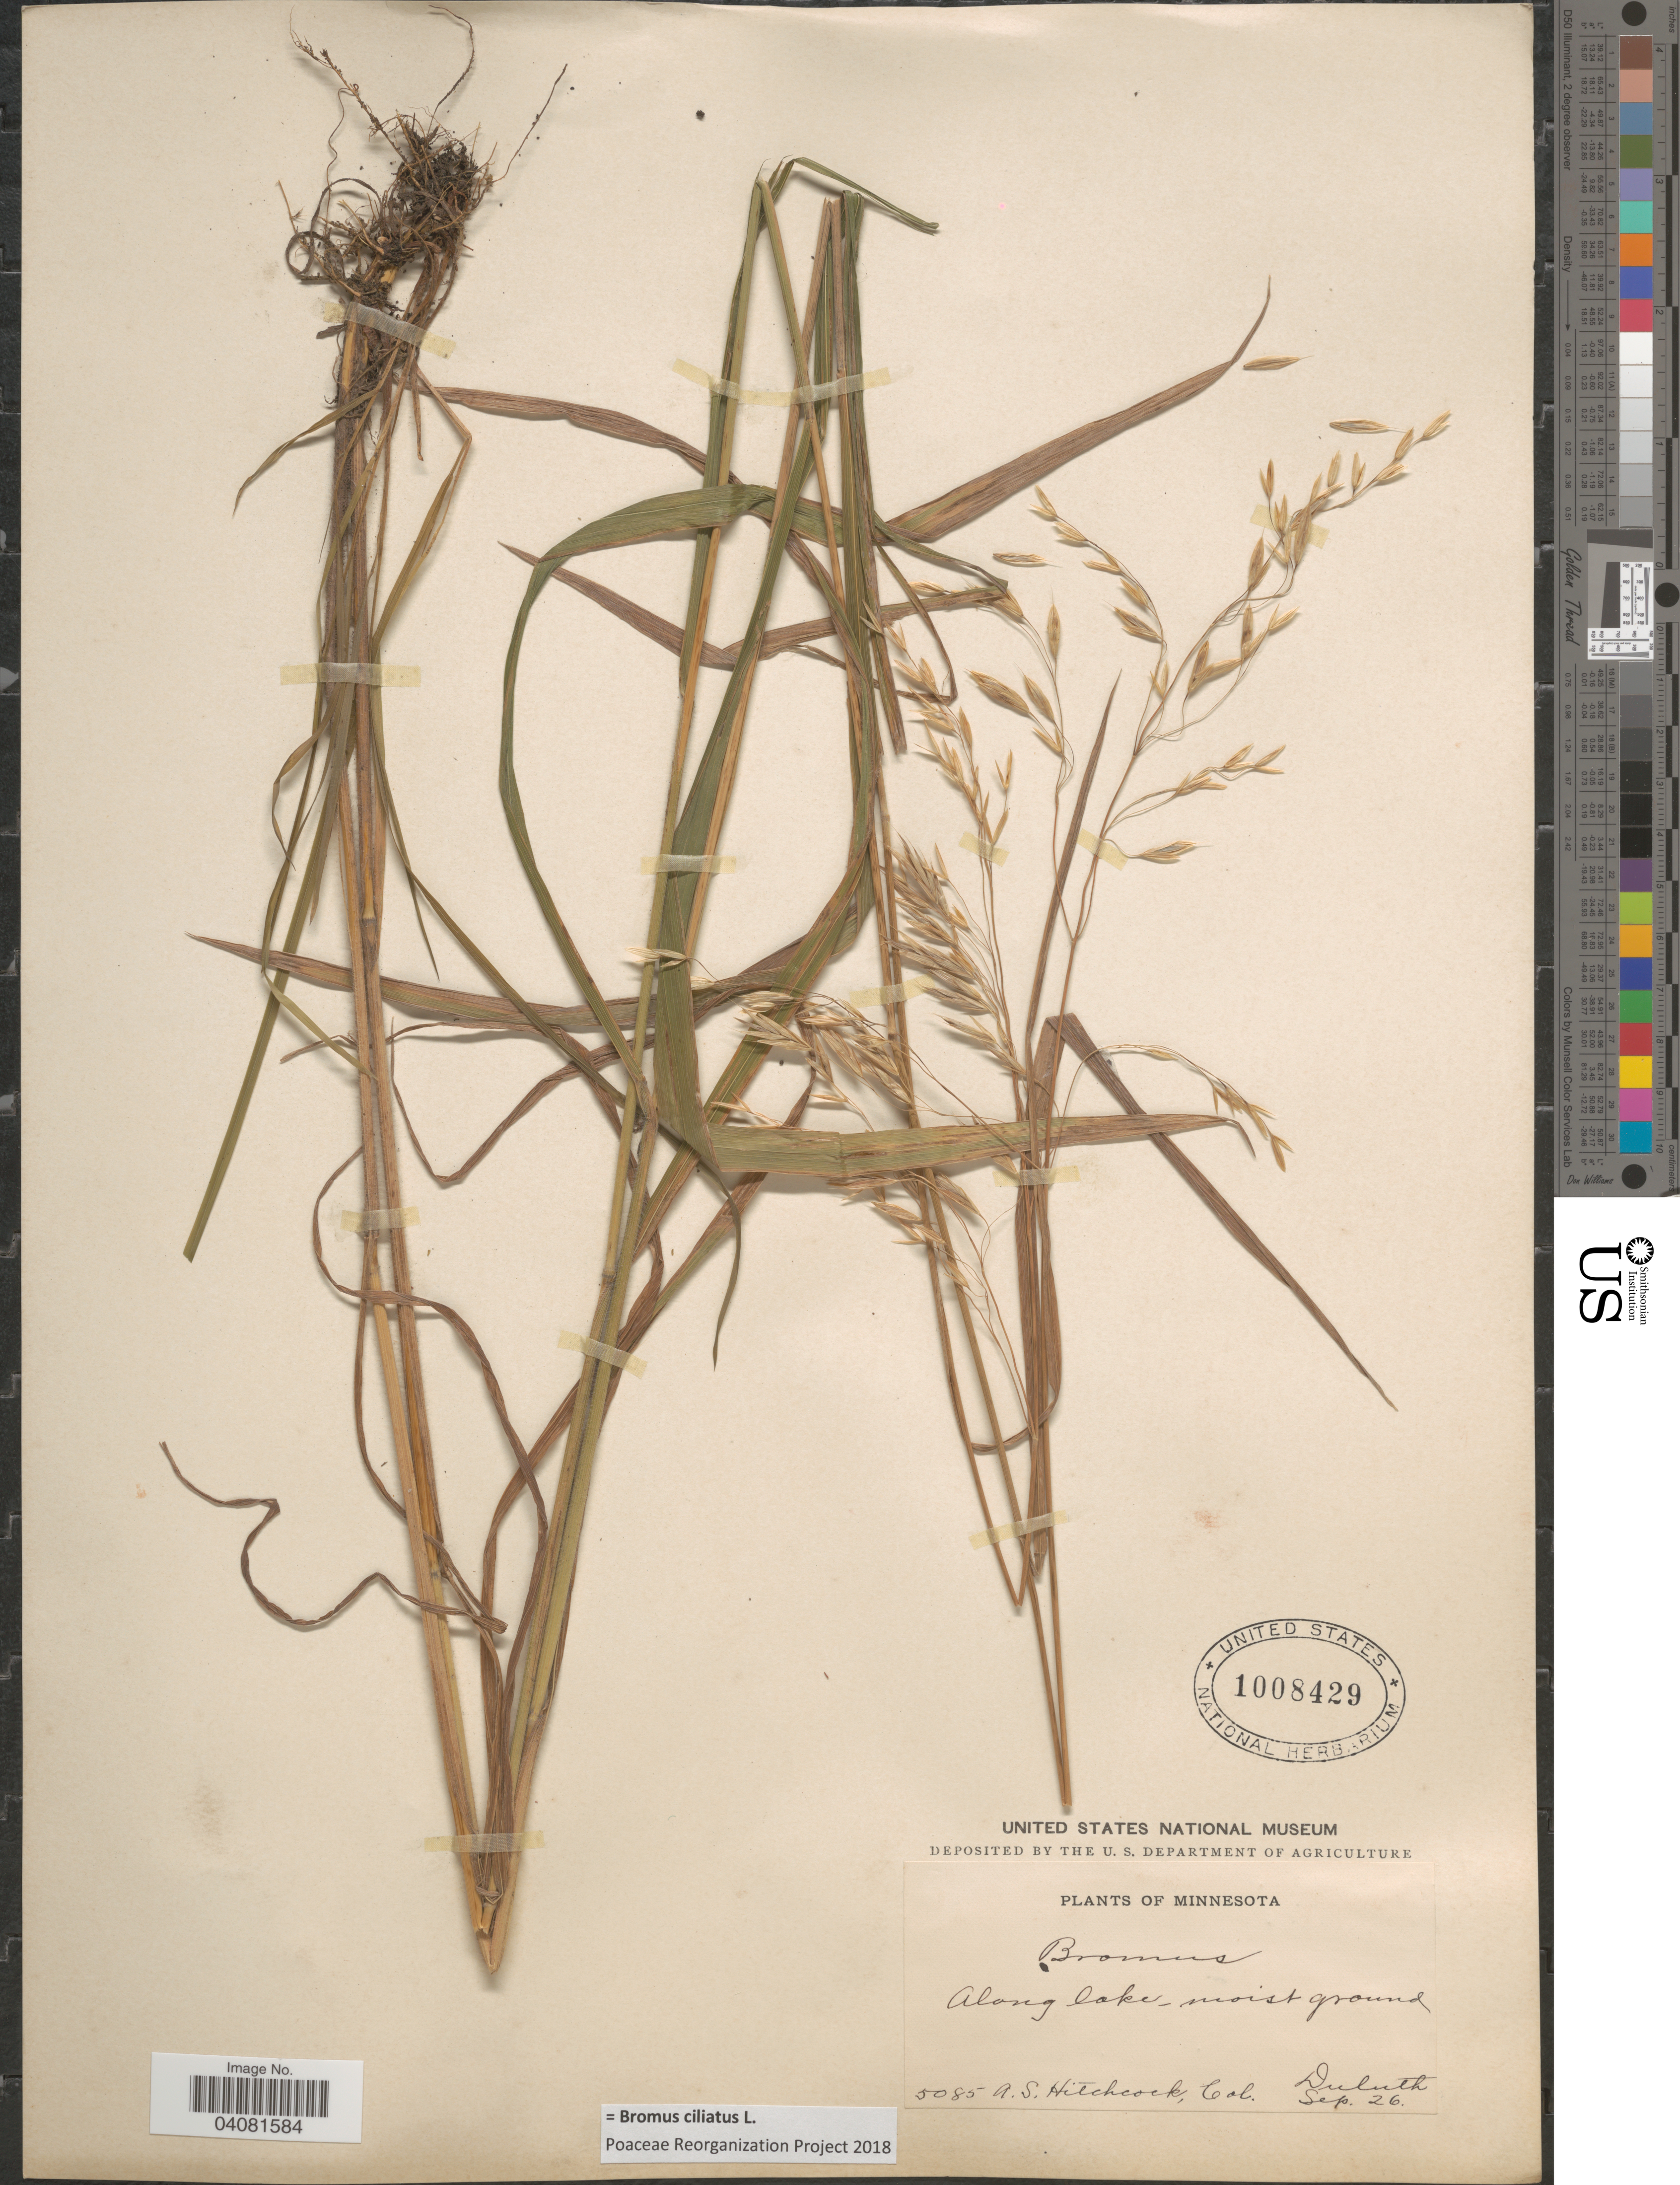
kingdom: Plantae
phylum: Tracheophyta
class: Liliopsida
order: Poales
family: Poaceae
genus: Bromus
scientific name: Bromus ciliatus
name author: L.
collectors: A. S. Hitchcock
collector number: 5085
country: United States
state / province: Minnesota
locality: Duluth.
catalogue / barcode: US 1008429